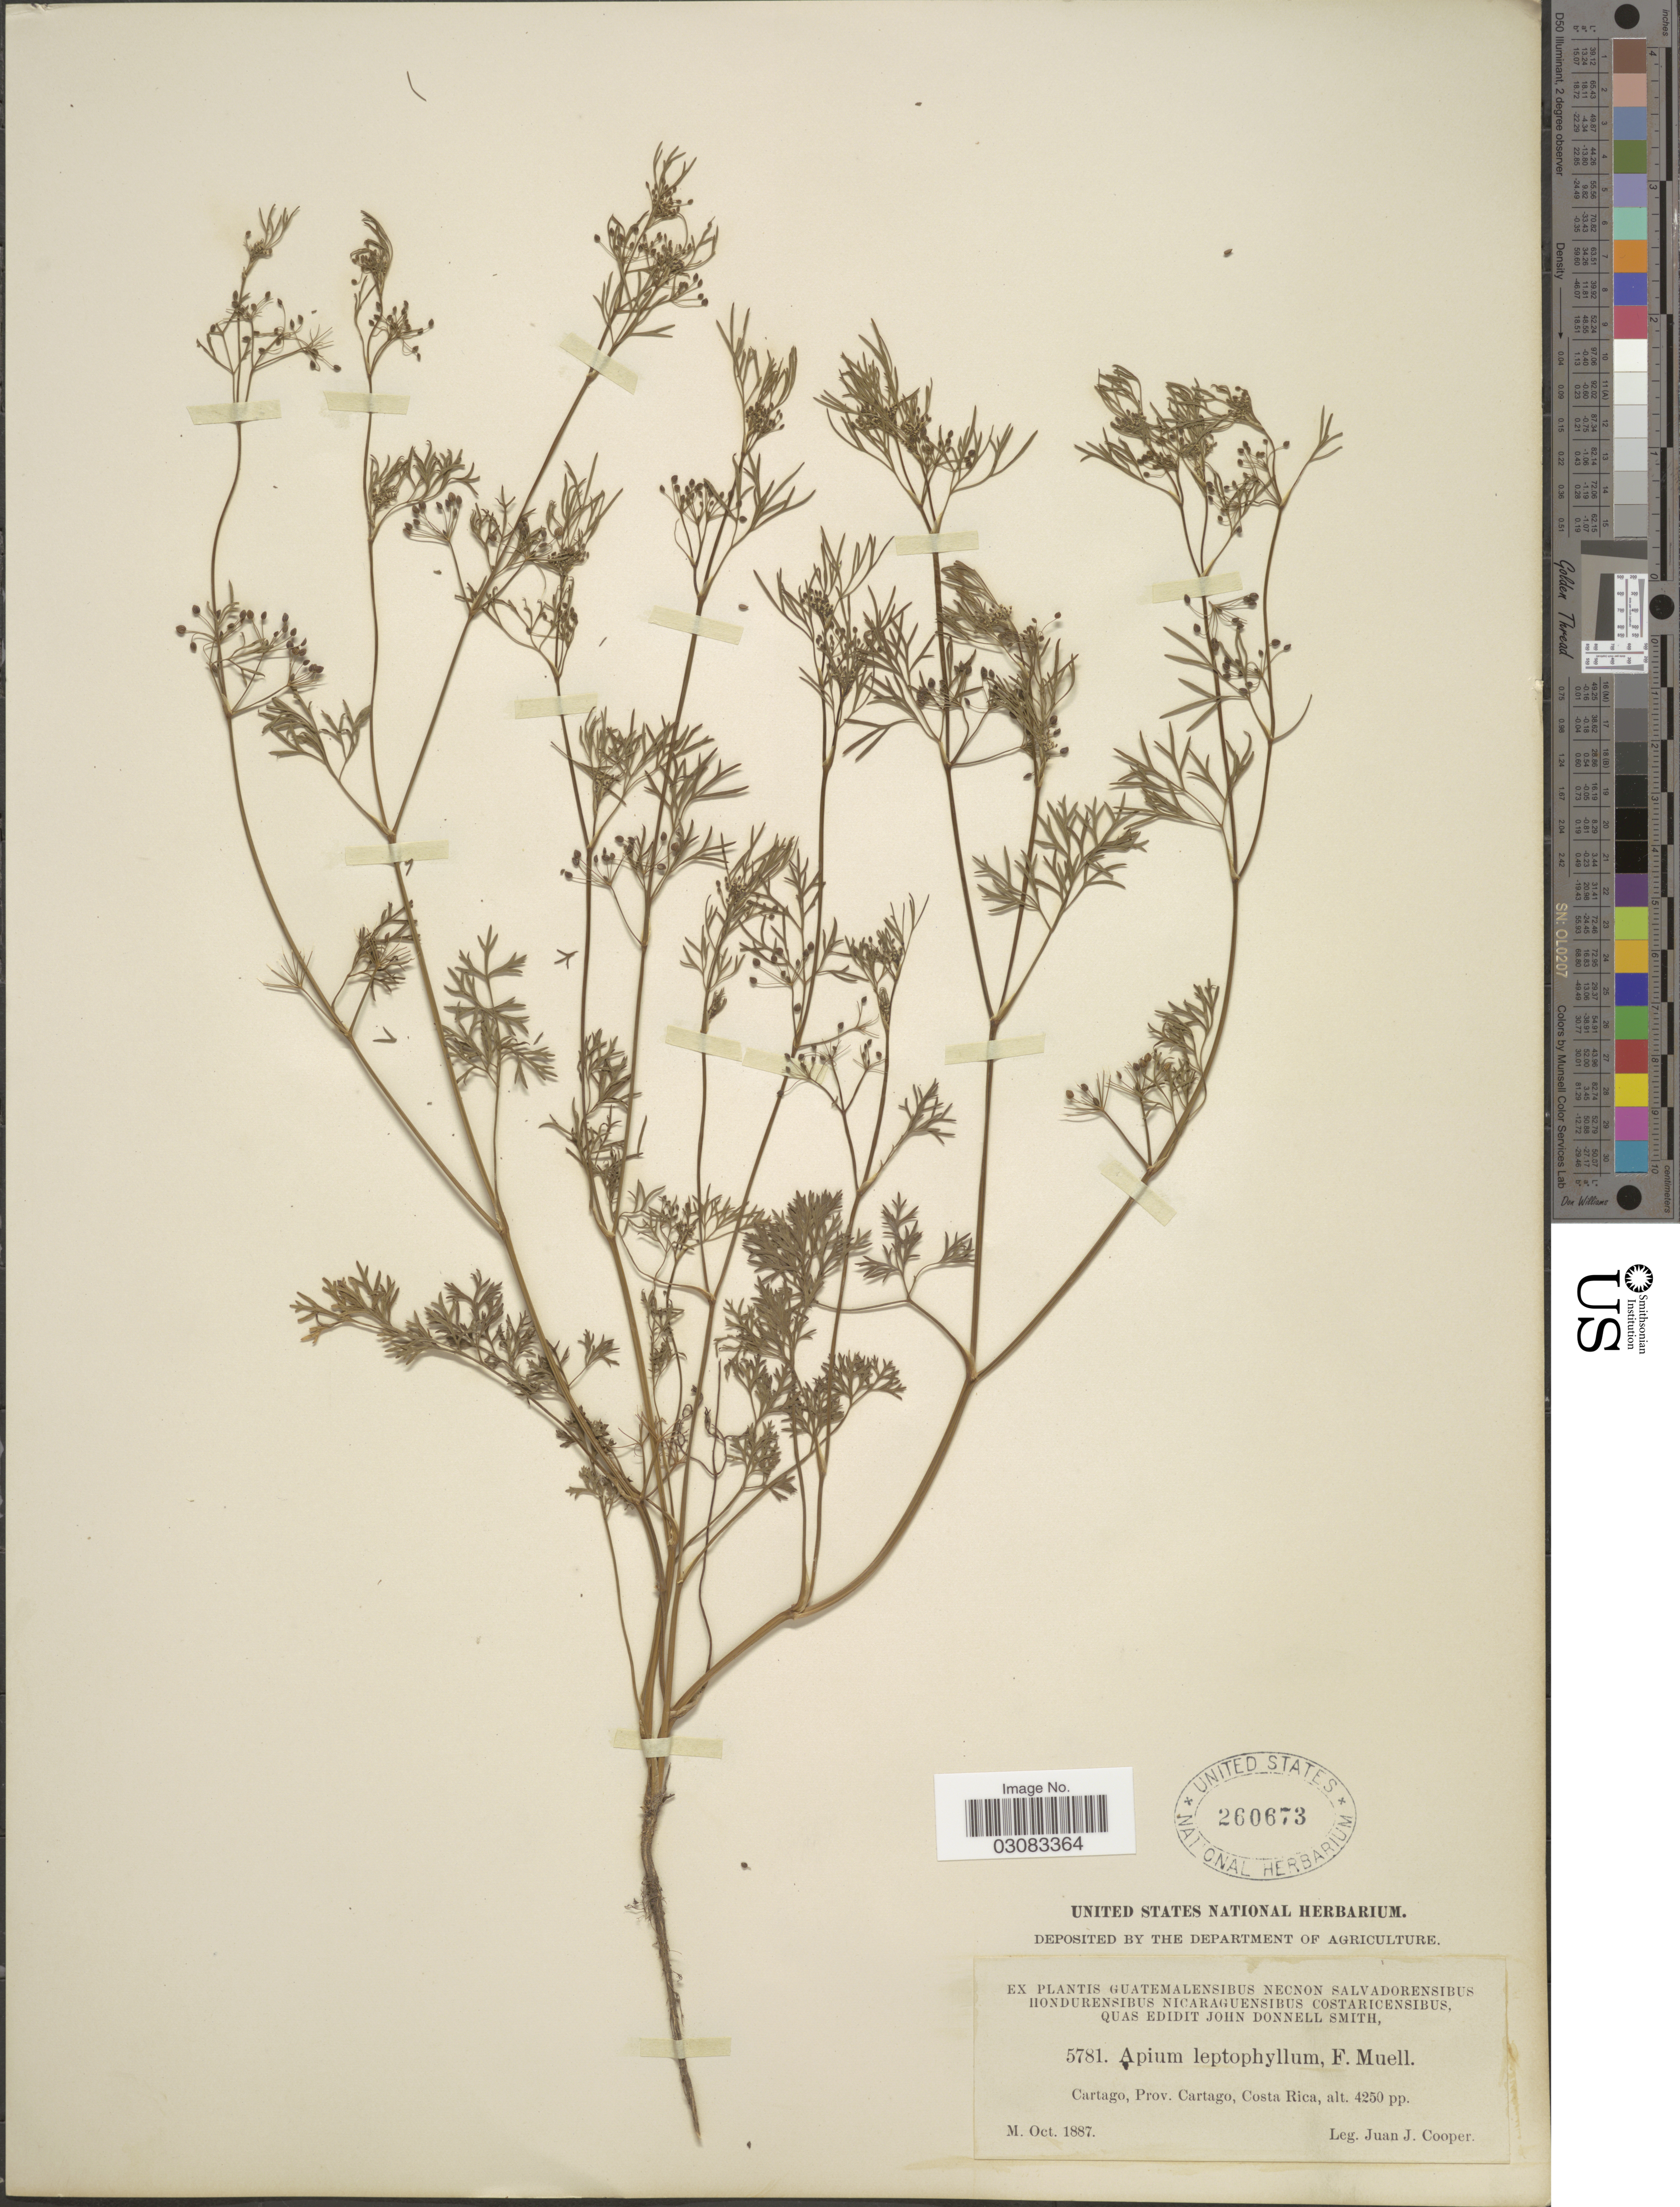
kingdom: Plantae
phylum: Tracheophyta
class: Magnoliopsida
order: Apiales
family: Apiaceae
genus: Cyclospermum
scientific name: Cyclospermum leptophyllum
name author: (Pers.) Sprague ex Britton & P. Wilson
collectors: J. J. Cooper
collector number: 5781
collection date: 1887-10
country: Costa Rica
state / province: Cartago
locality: Cartago.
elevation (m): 1295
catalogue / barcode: US 260673